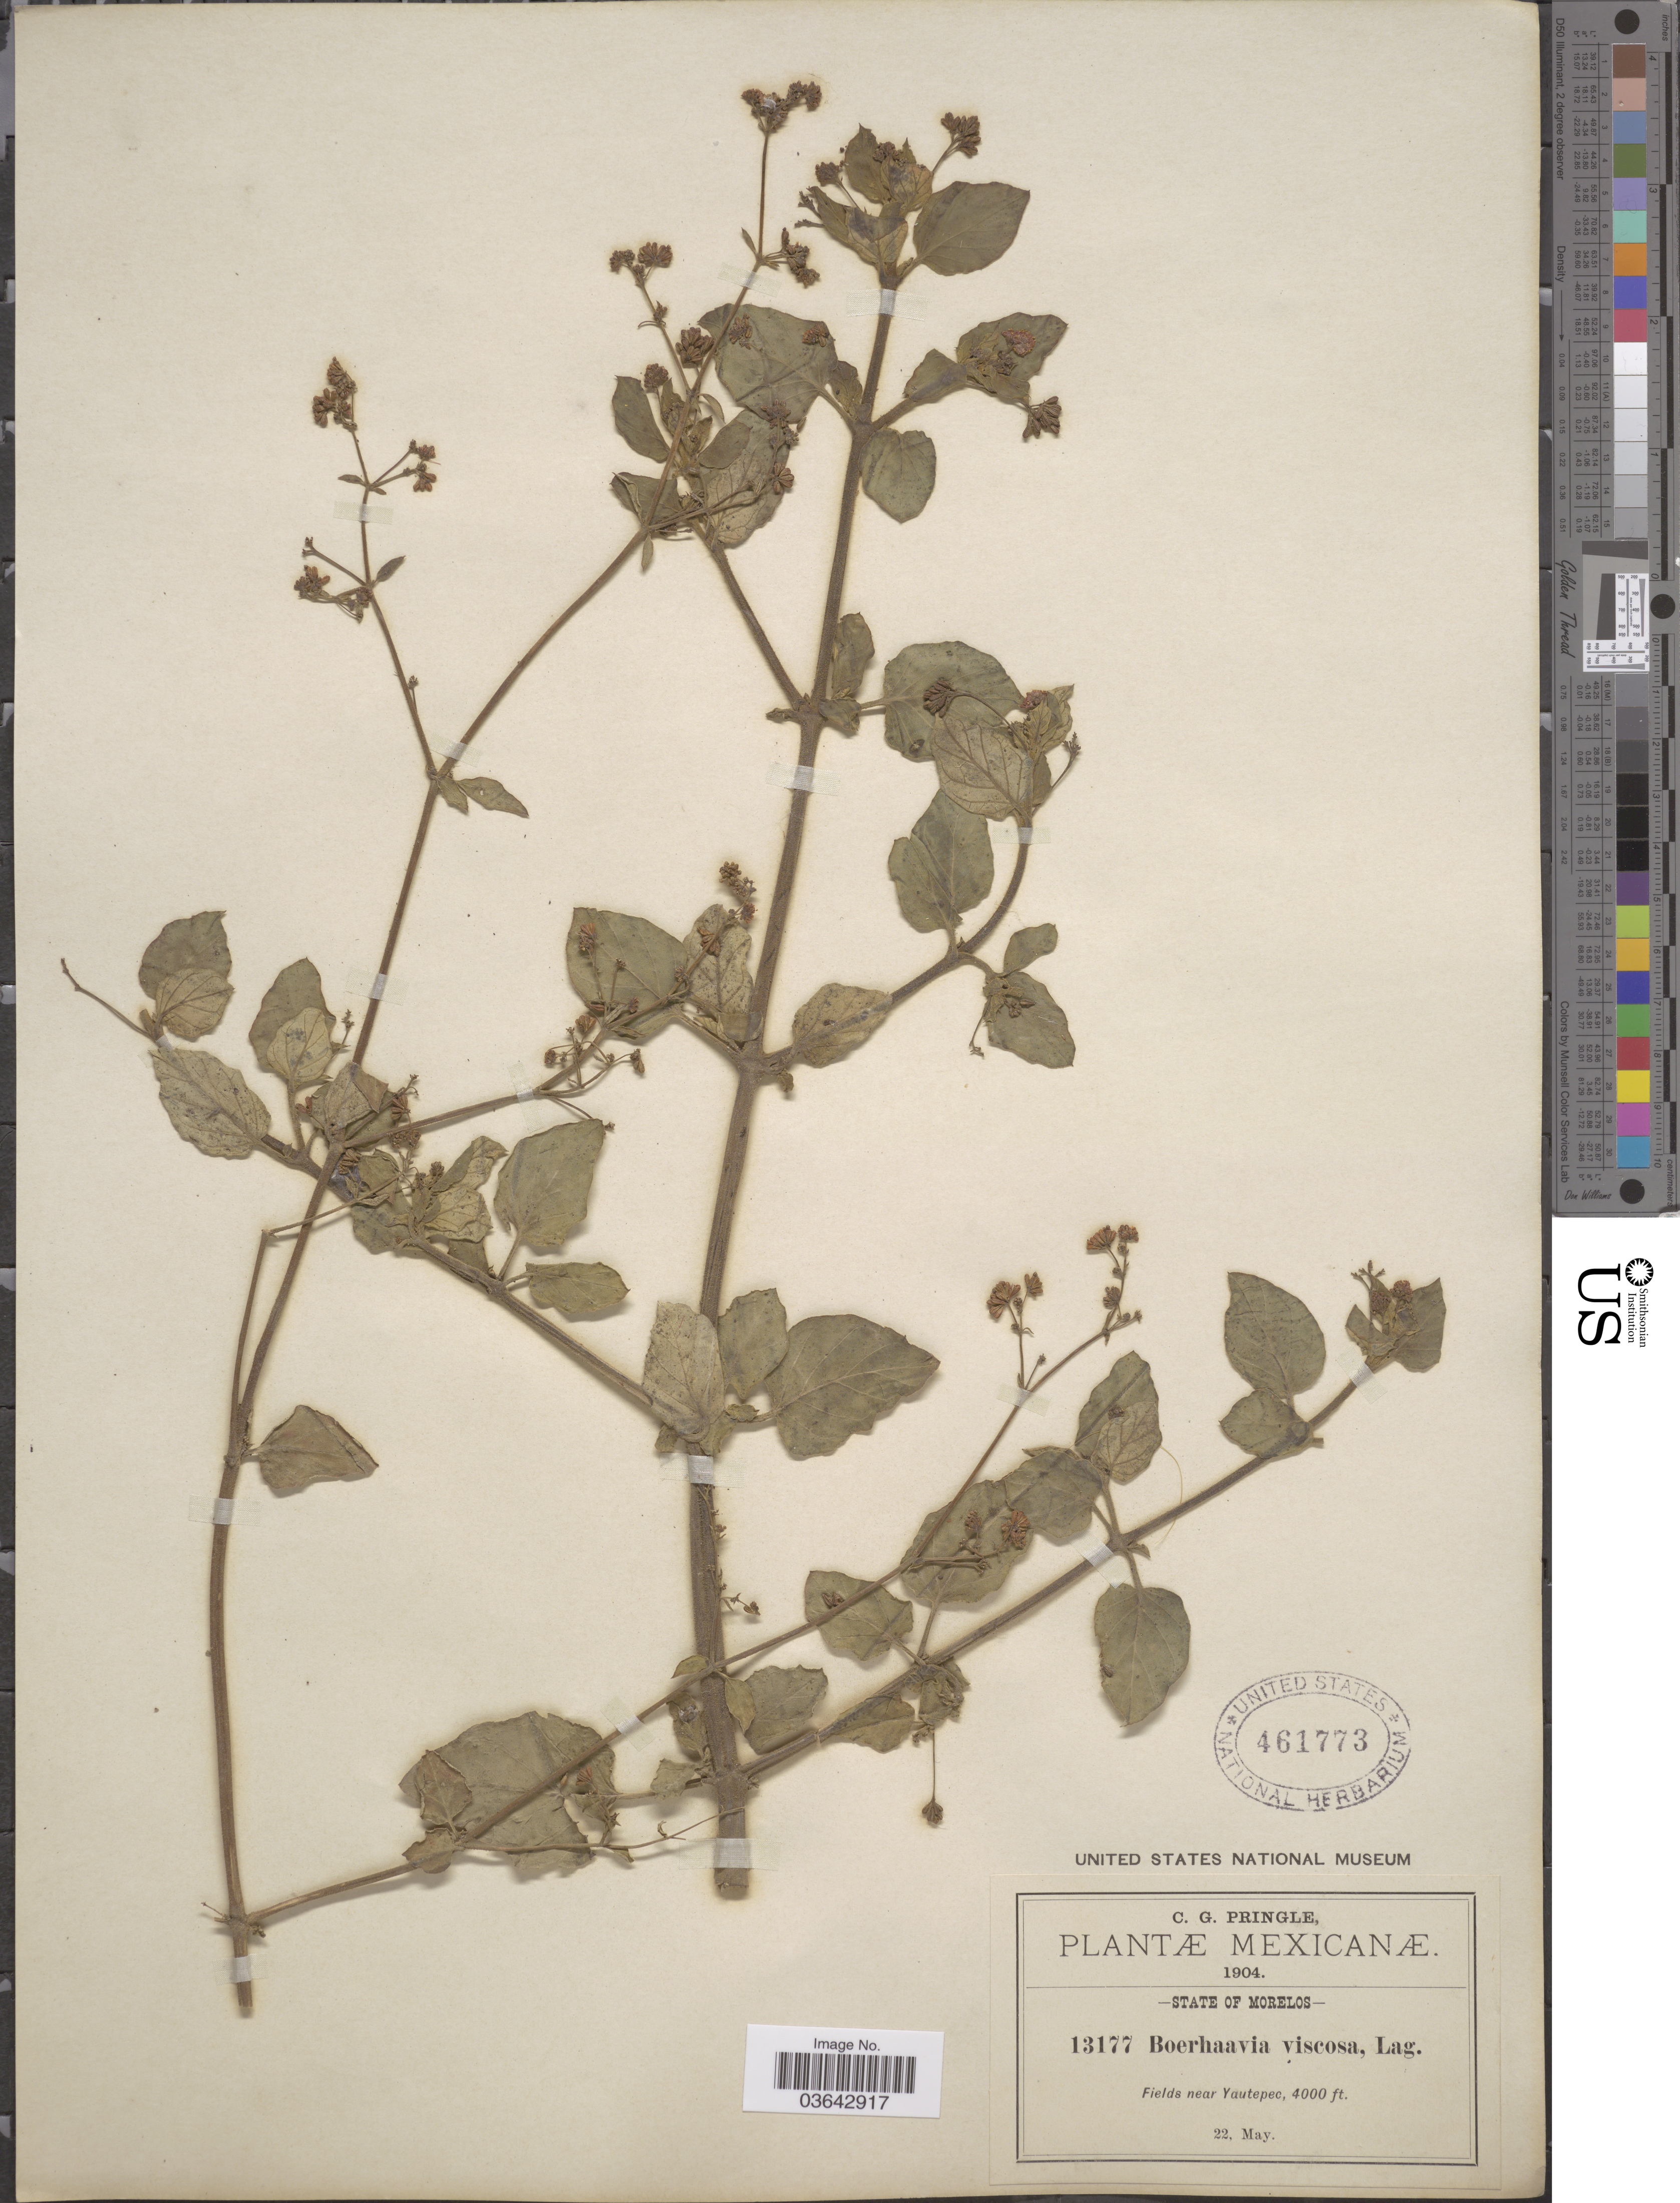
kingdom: Plantae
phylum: Tracheophyta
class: Magnoliopsida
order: Caryophyllales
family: Nyctaginaceae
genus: Boerhavia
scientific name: Boerhavia caribaea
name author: Jacq.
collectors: C. G. Pringle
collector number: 13177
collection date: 1904-05-22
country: Mexico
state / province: Morelos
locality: Fields near Yautepec.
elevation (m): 1219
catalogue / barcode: US 461773